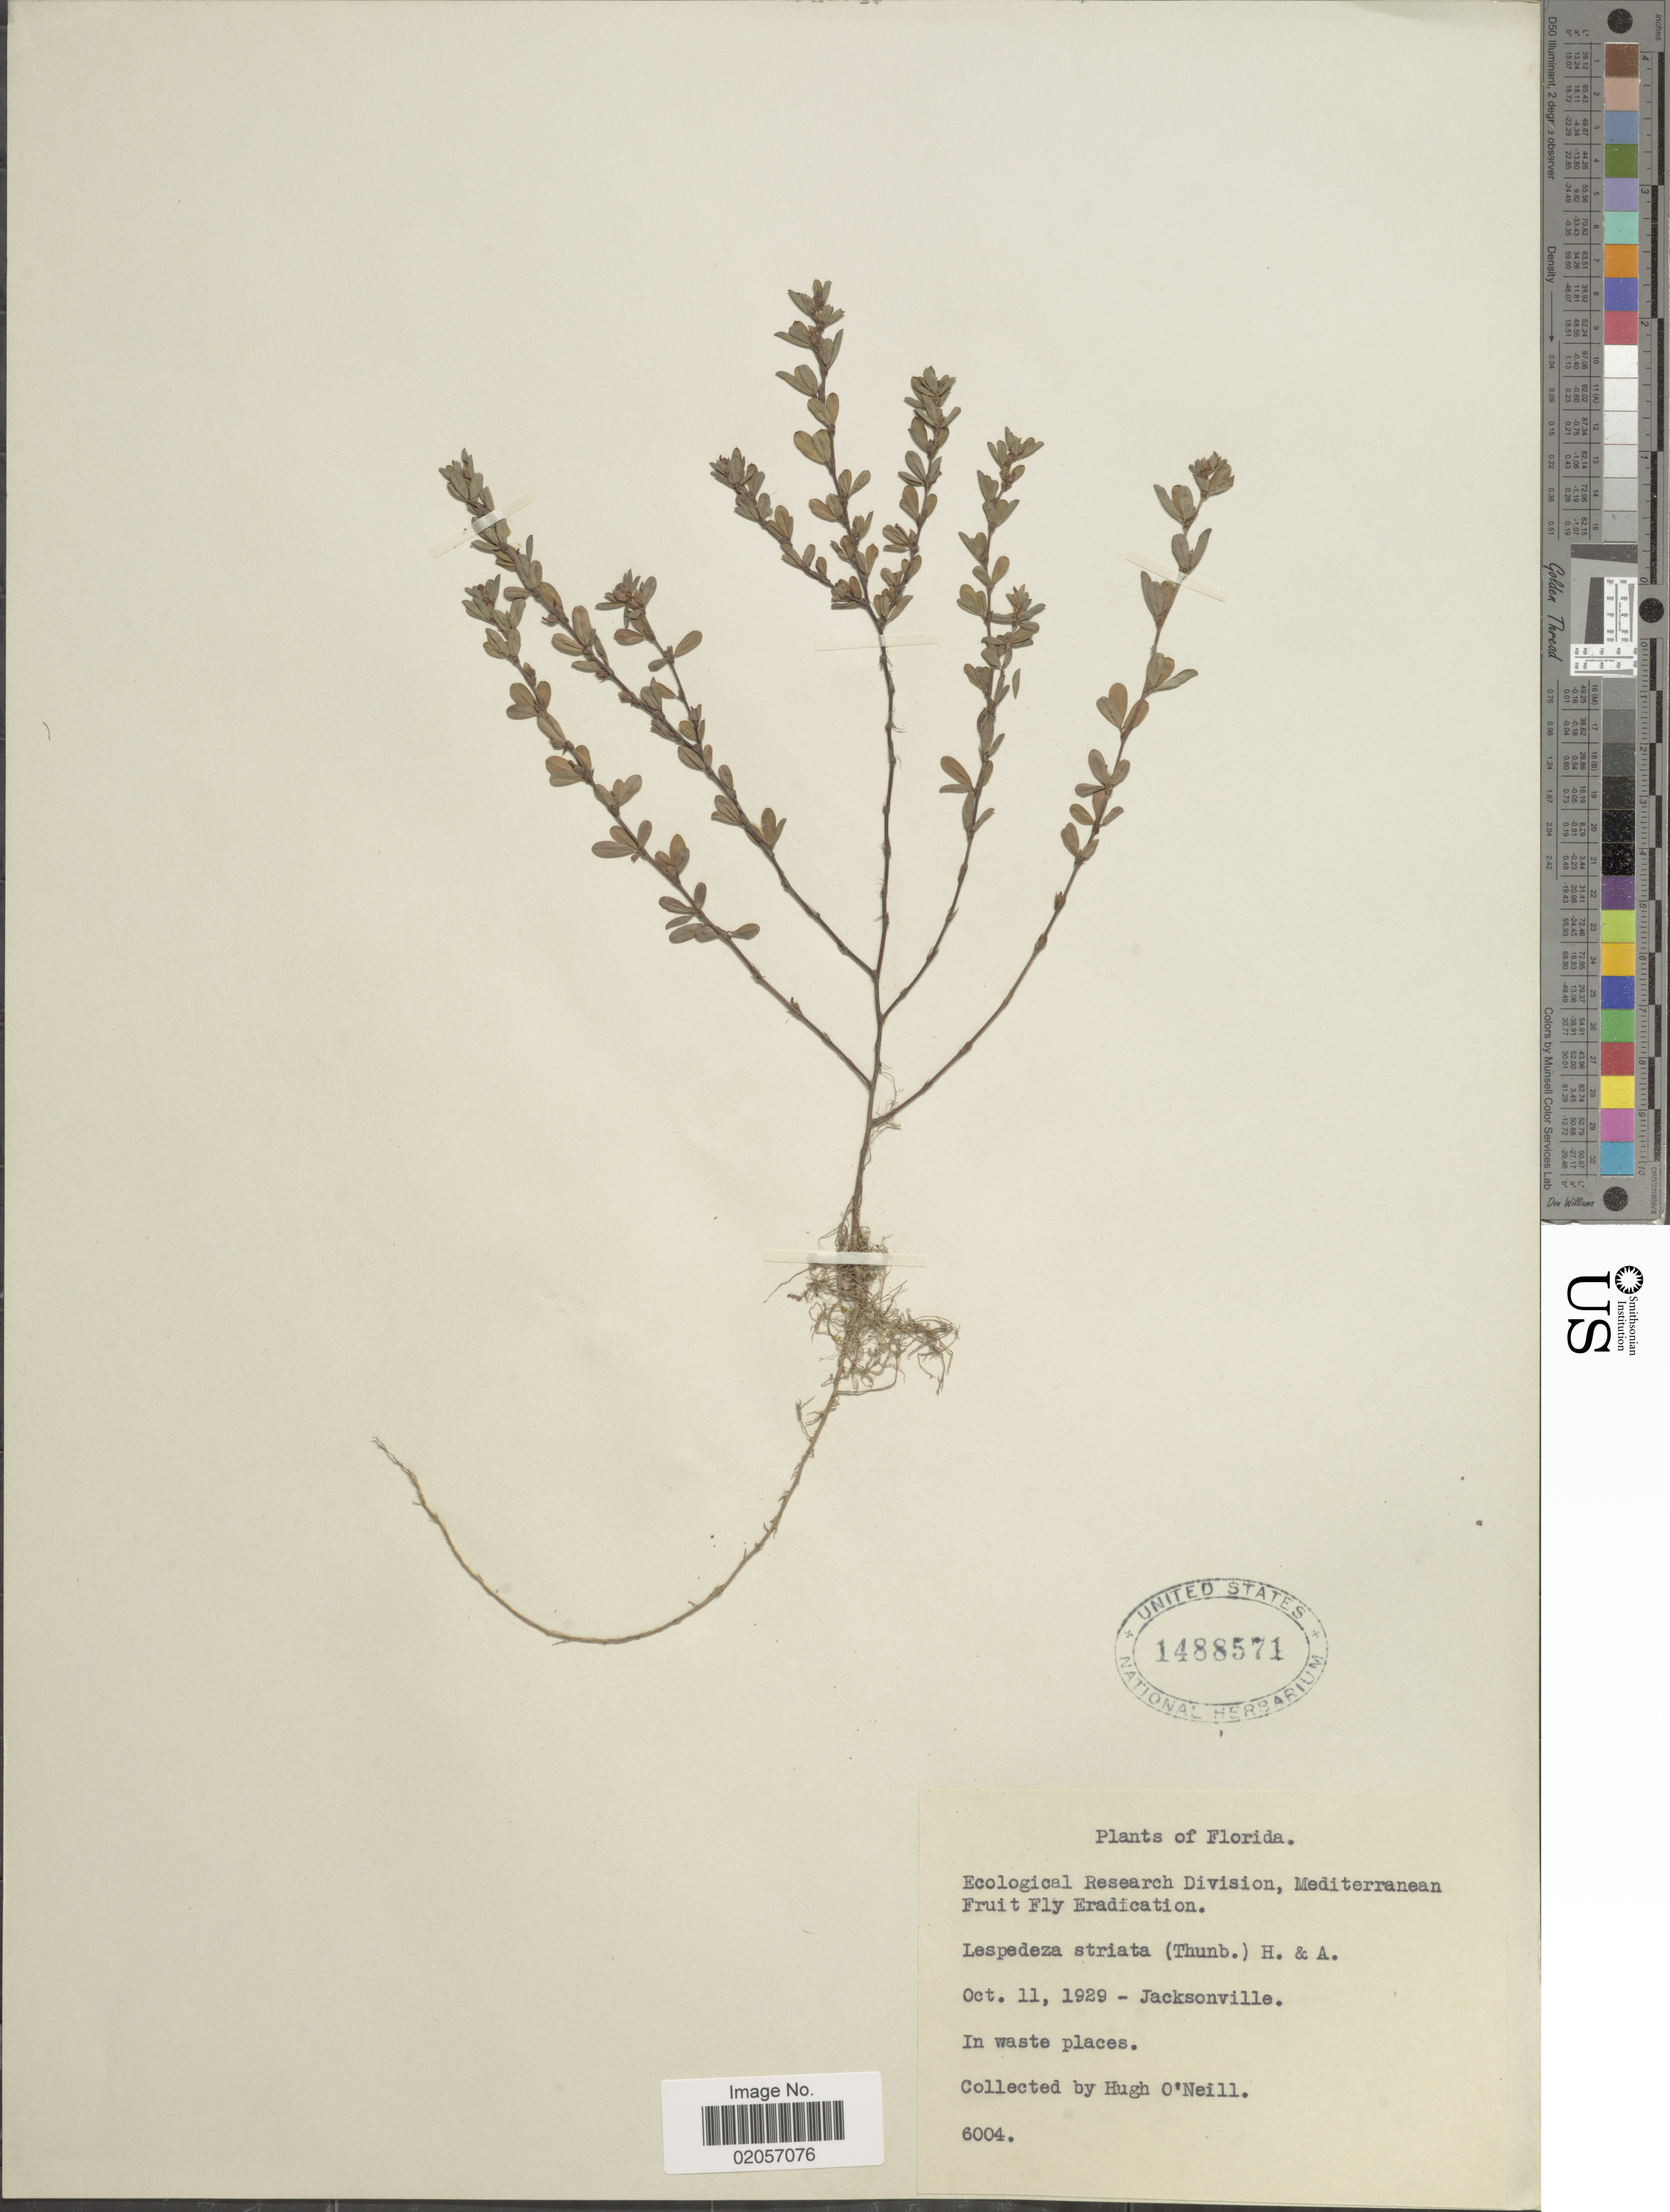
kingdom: Plantae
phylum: Tracheophyta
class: Magnoliopsida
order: Fabales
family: Fabaceae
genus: Kummerowia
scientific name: Kummerowia striata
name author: (Thunb.) Schindl.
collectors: H. O'Neill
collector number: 6004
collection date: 1929-10-11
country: United States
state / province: Florida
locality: Jacksonville, in waste places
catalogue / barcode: US 1488571